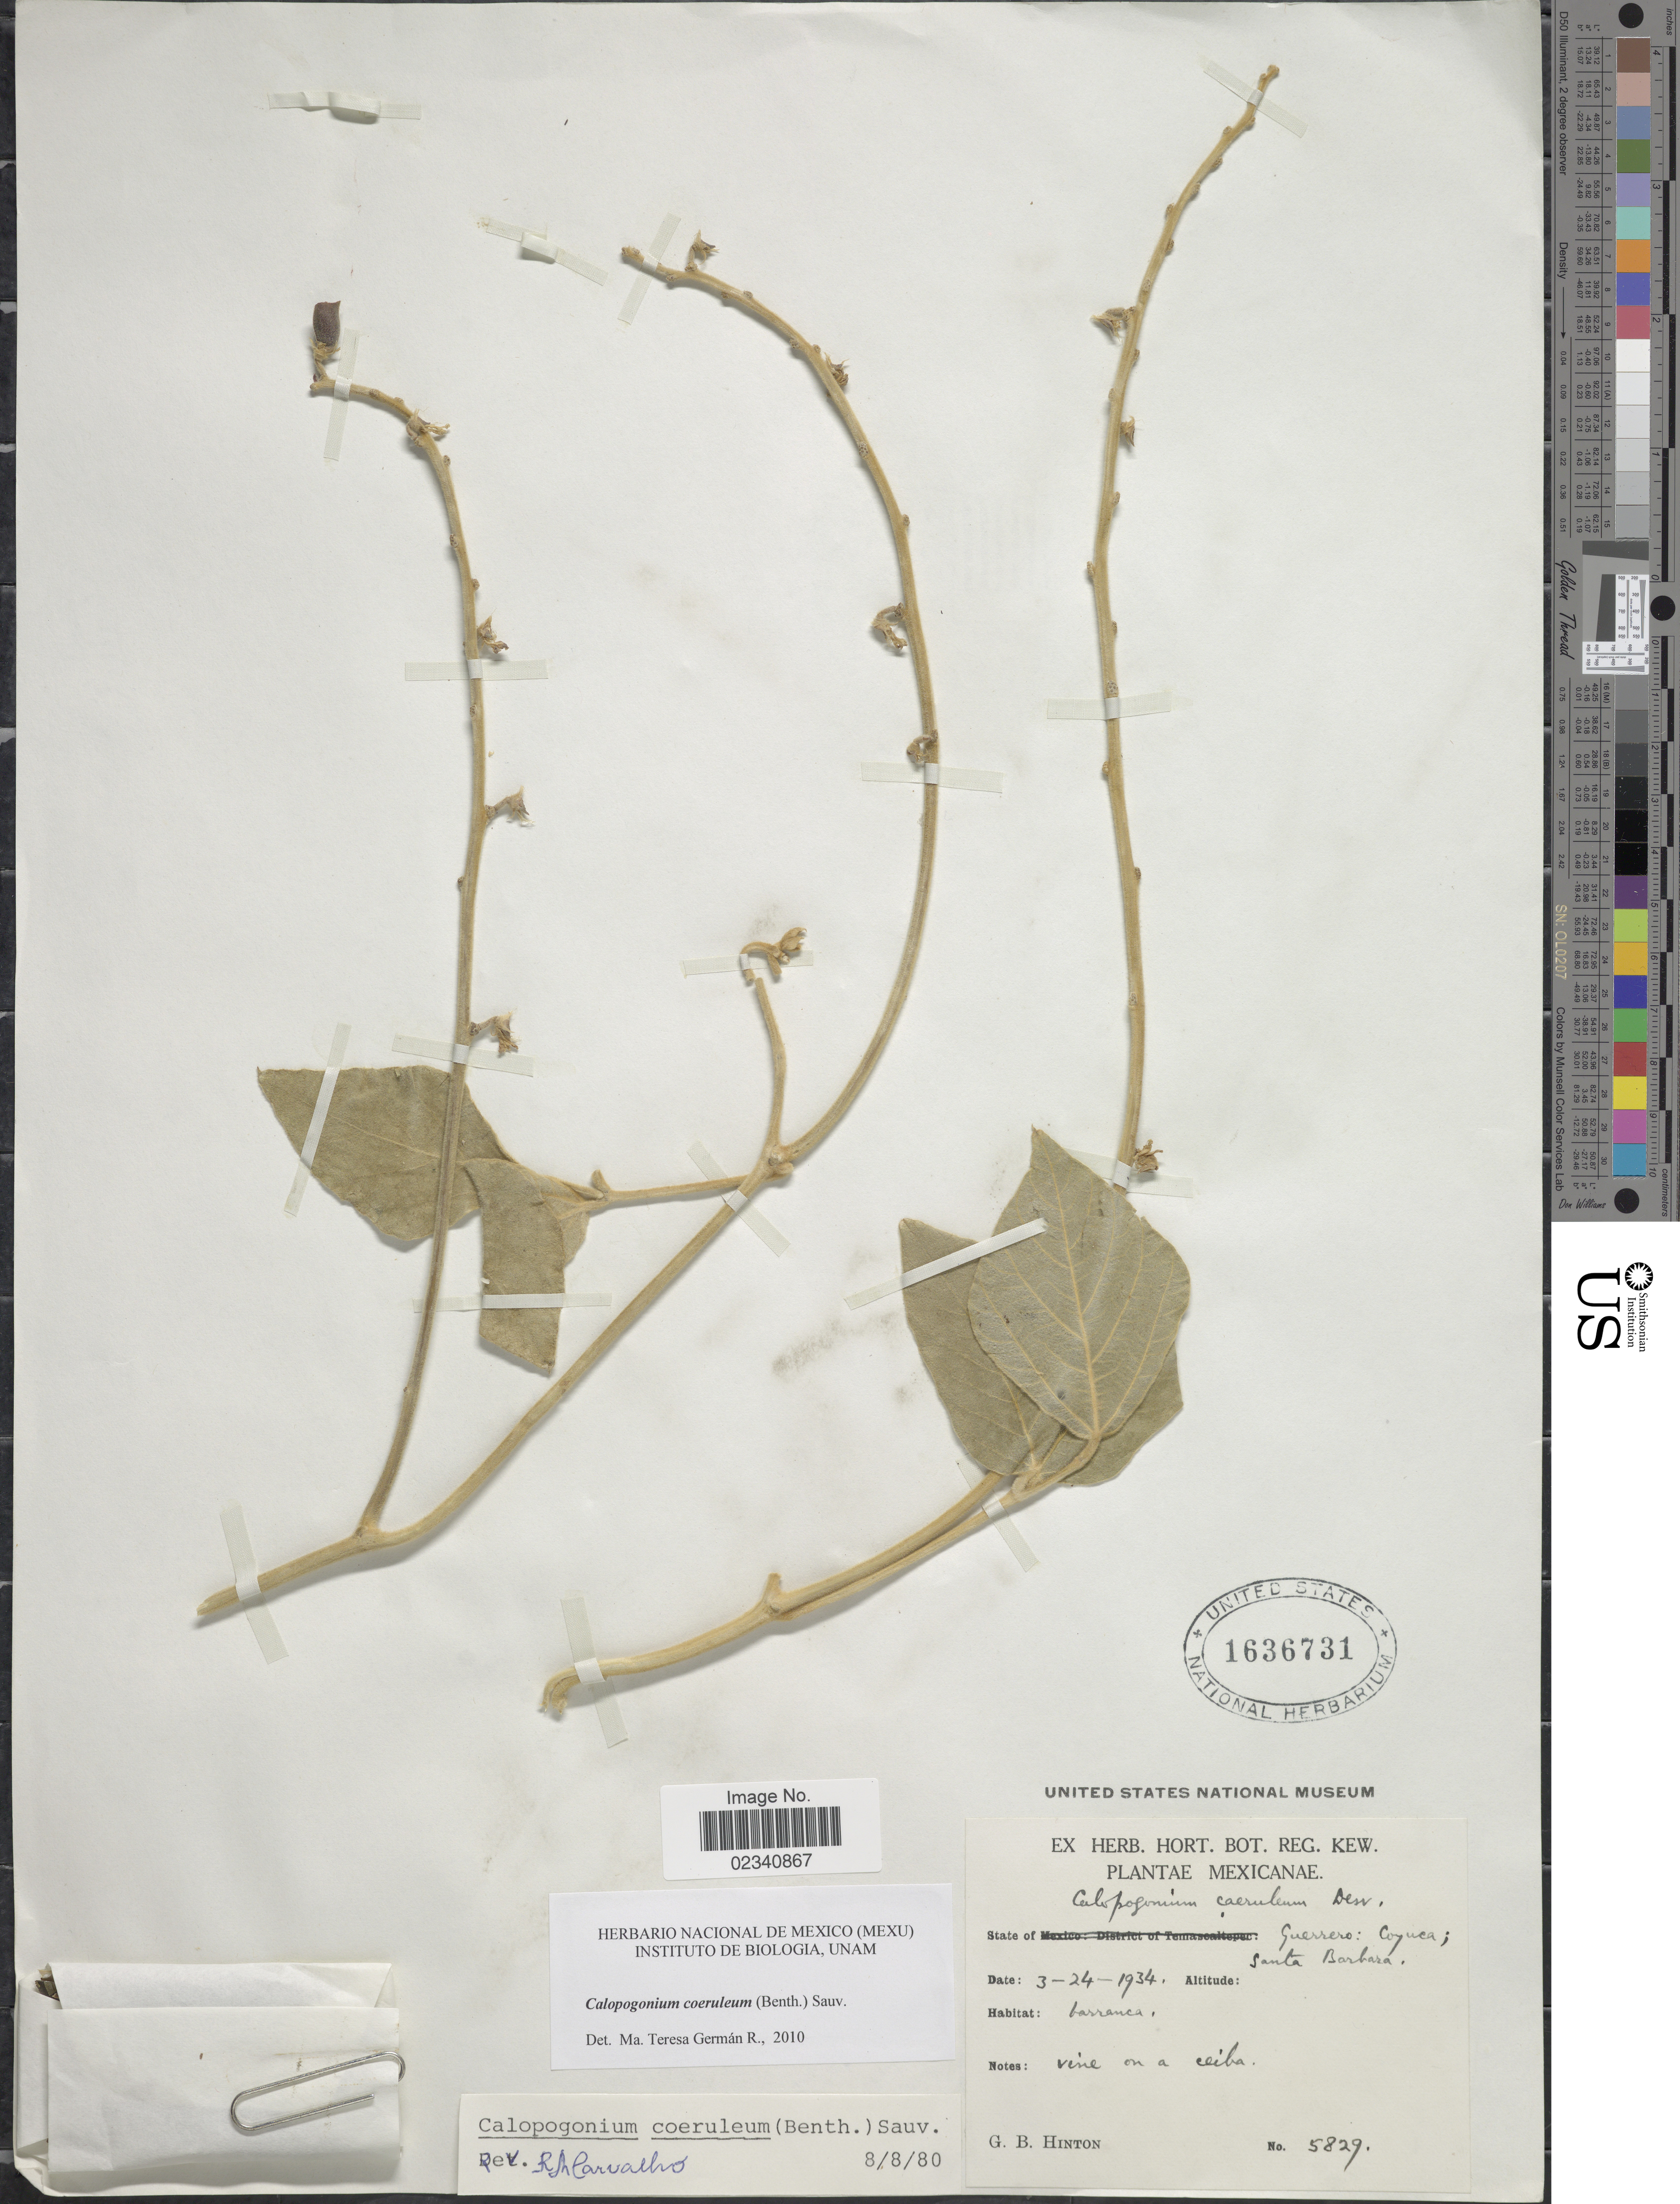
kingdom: Plantae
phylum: Tracheophyta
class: Magnoliopsida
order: Fabales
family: Fabaceae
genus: Calopogonium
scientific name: Calopogonium caeruleum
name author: (Benth.) C. Wright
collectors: G. B. Hinton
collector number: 5829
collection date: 1934-03-24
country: Mexico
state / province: Guerrero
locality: Guerrero: Coyuca, Santa Barbara,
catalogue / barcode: US 1636731